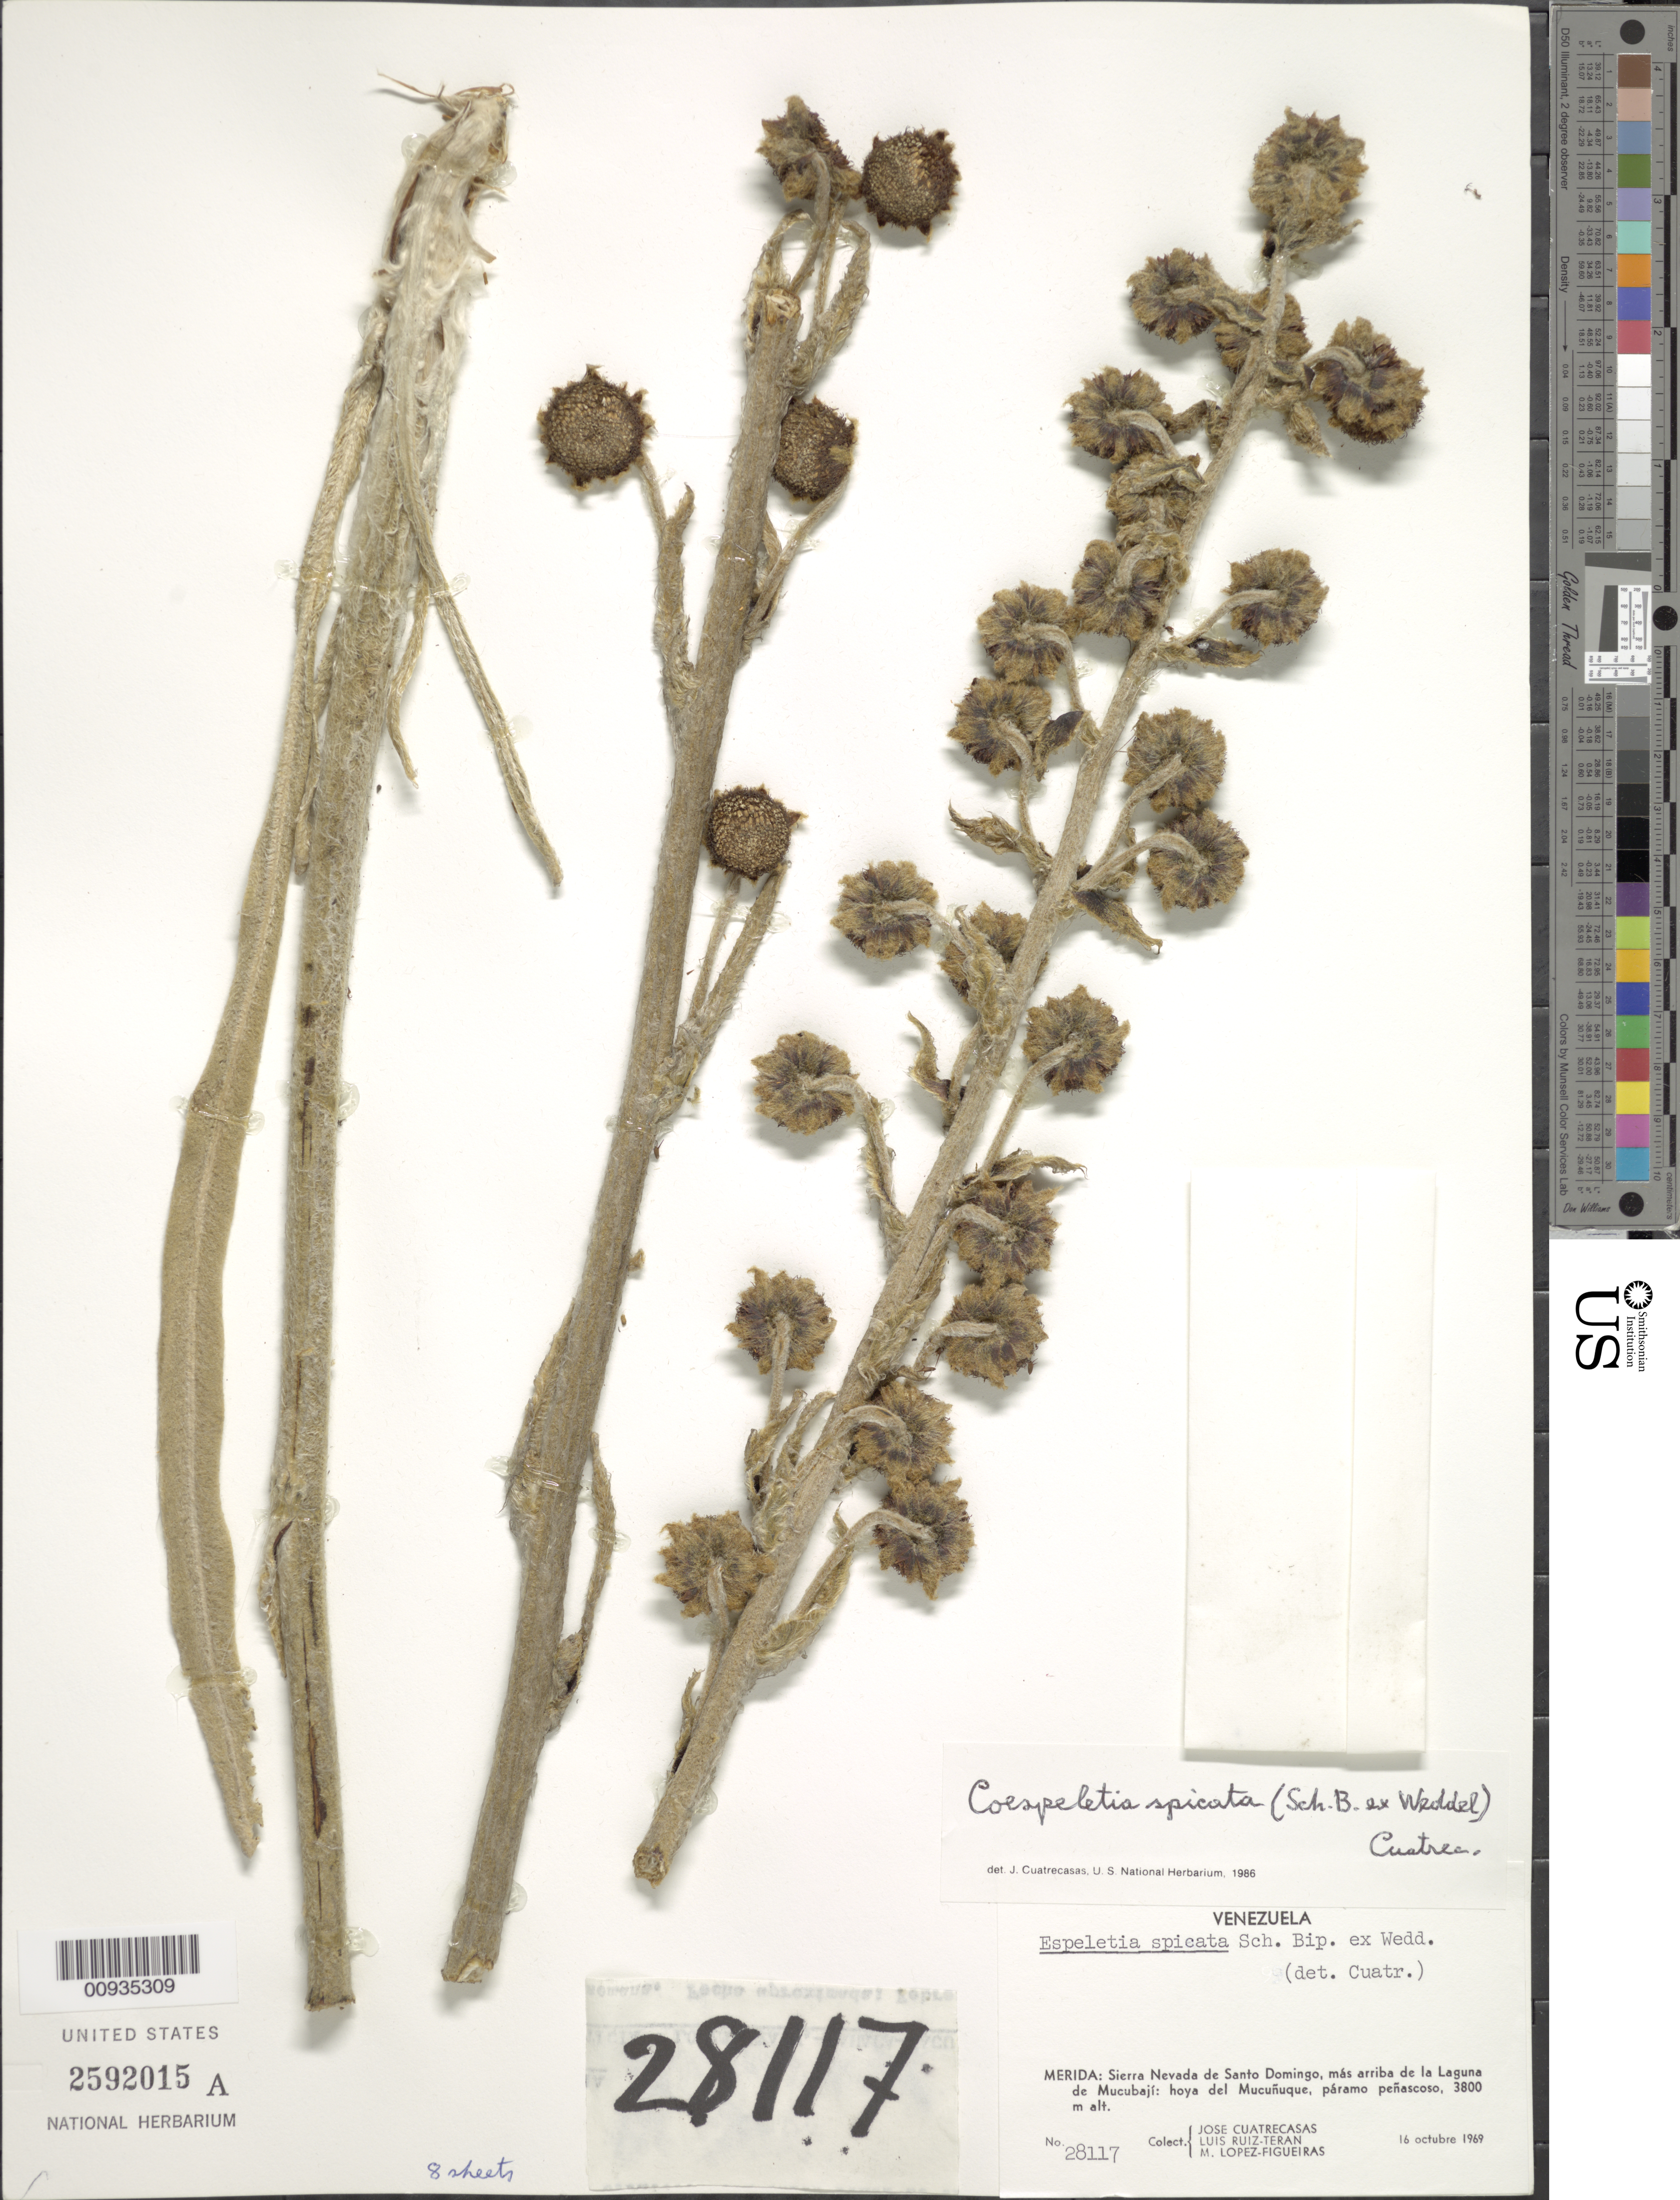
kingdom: Plantae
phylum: Tracheophyta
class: Magnoliopsida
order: Asterales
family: Asteraceae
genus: Coespeletia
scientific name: Coespeletia spicata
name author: (Sch. Bip. ex Wedd.) Cuatrec.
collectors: J. Cuatrecasas, L. Teran & M. López Figueiras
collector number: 28117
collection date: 1969-10-16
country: Venezuela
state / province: Mérida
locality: Sierra Nevada de Santo Domingo, mas arriba de la Laguna de Mucubaji: hoya del Mucunuque, paramo penascoso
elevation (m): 3800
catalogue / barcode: US 2592015A